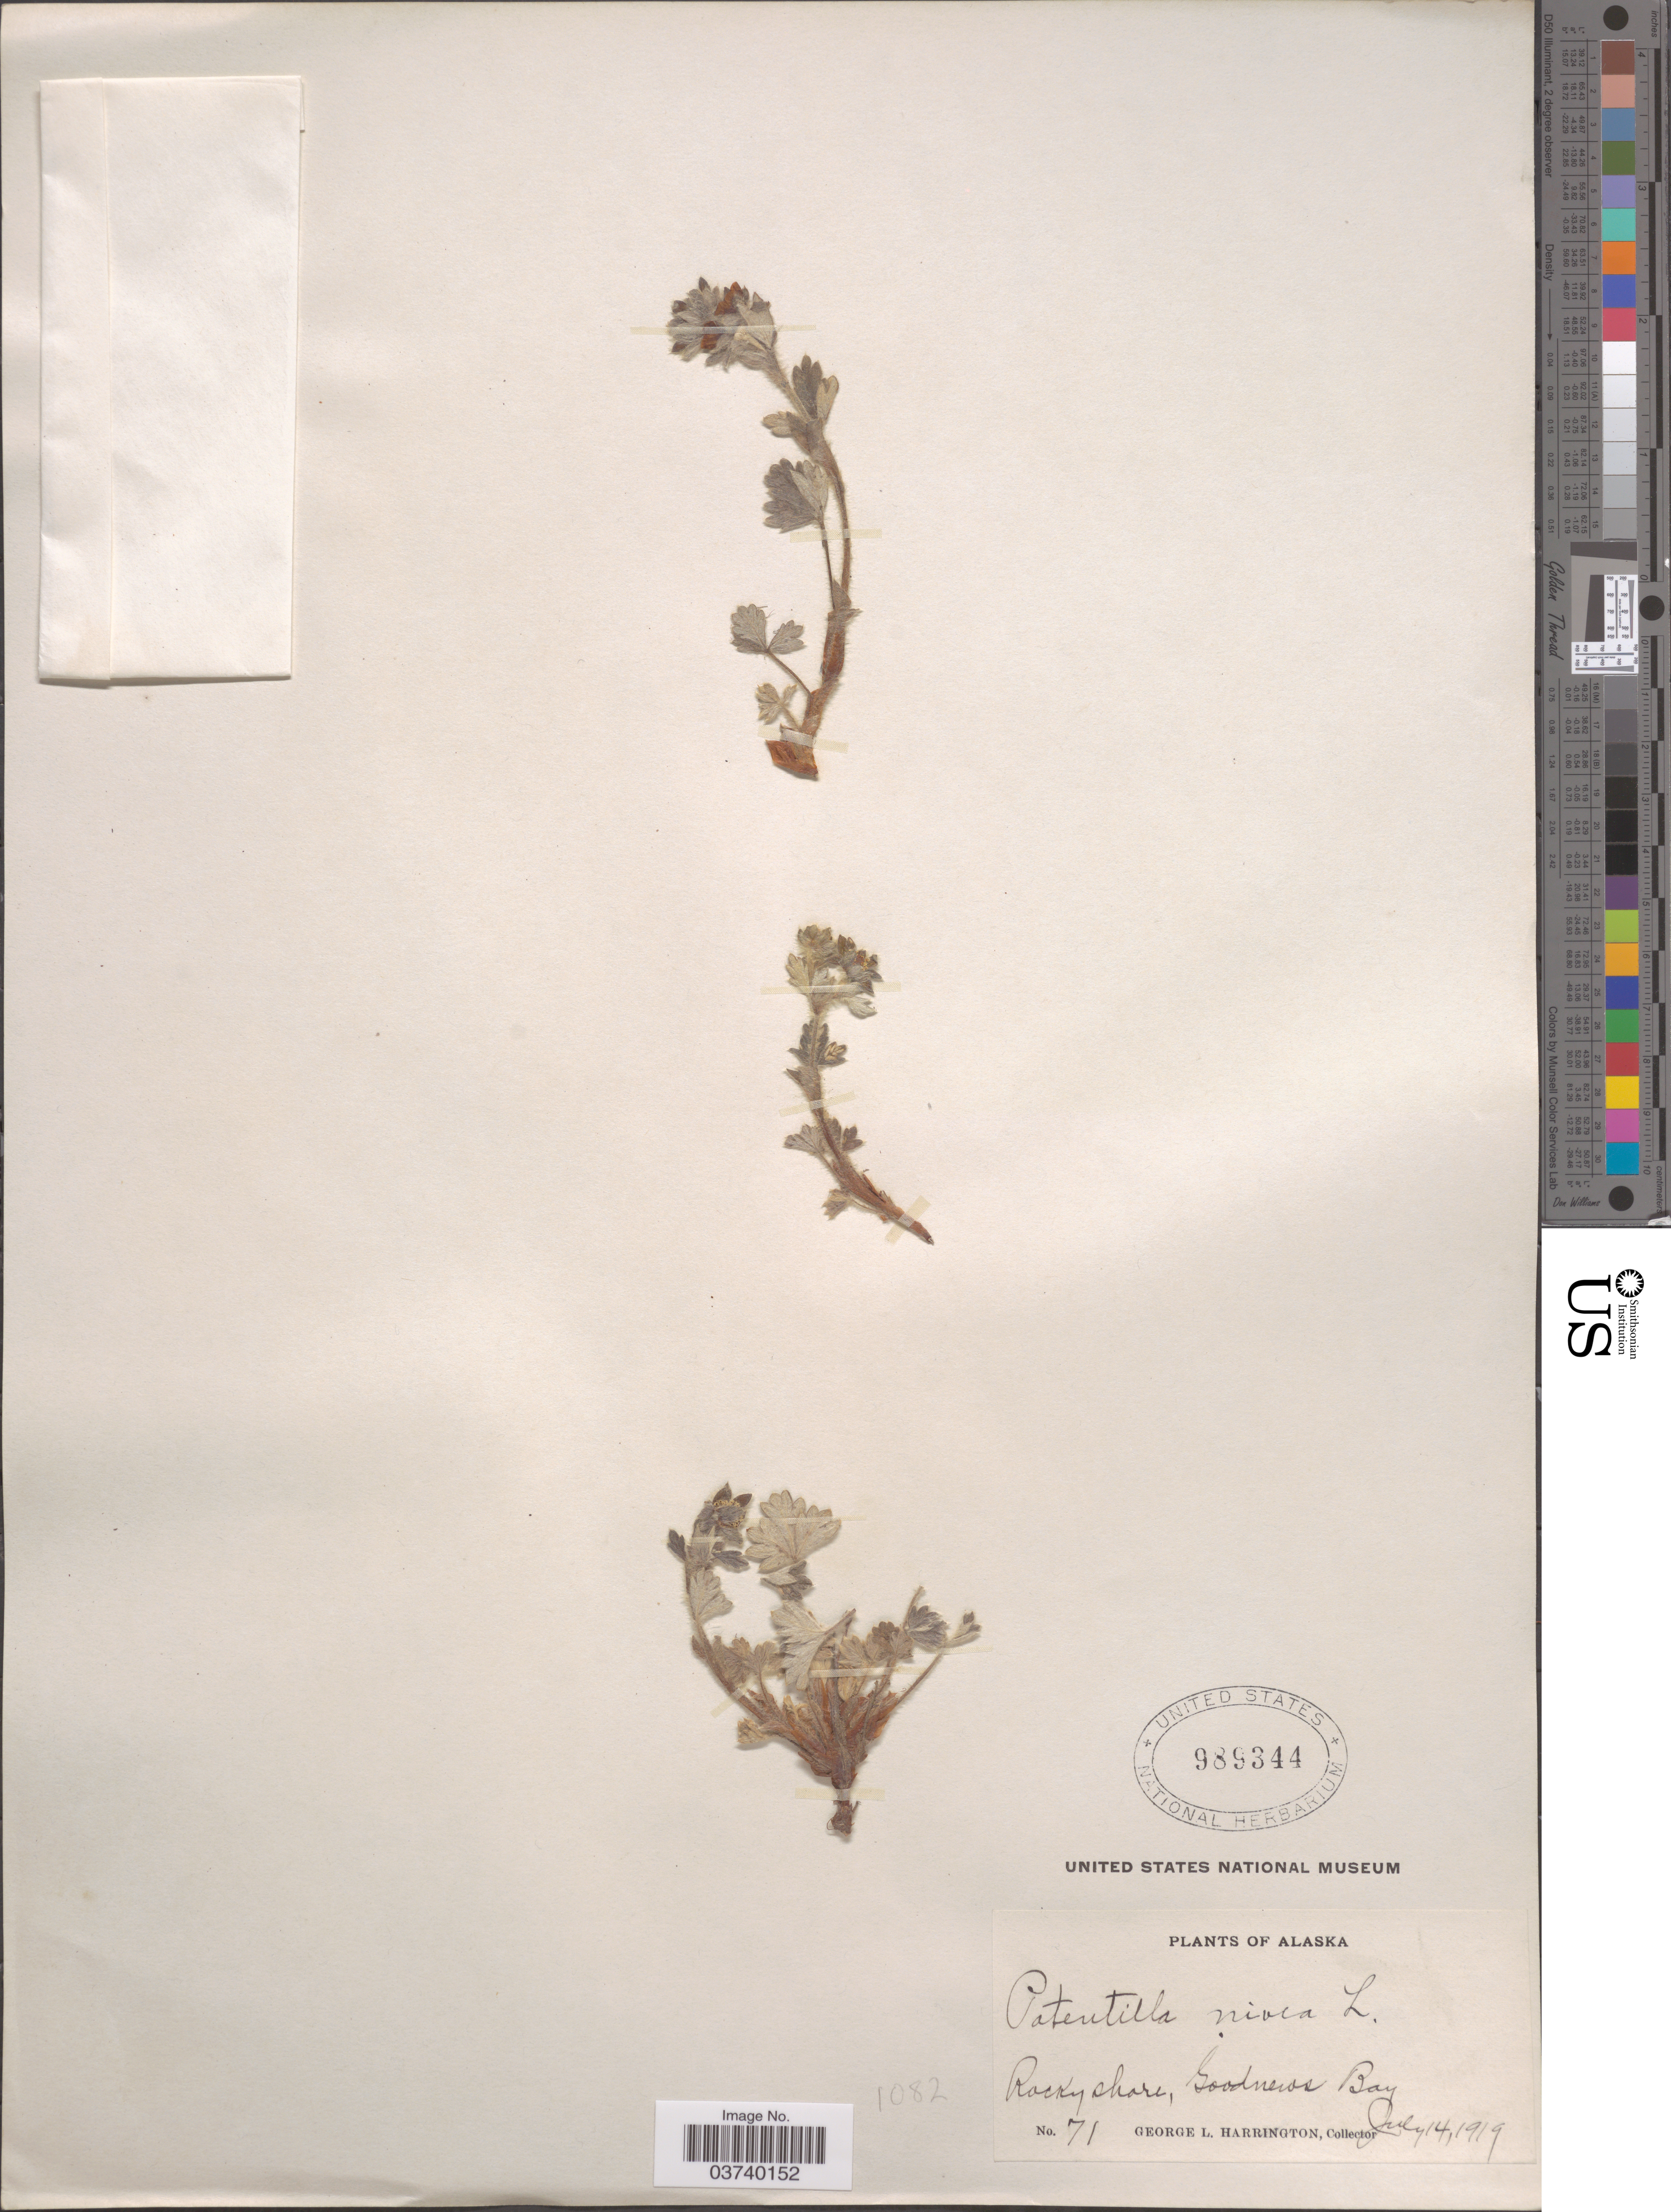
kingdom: Plantae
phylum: Tracheophyta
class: Magnoliopsida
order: Rosales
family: Rosaceae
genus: Potentilla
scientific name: Potentilla nivea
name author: L.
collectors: G. Harrington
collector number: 71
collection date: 1919-07-14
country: United States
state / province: Alaska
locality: Rocky shore, Goodnews Bay.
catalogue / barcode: US 989344